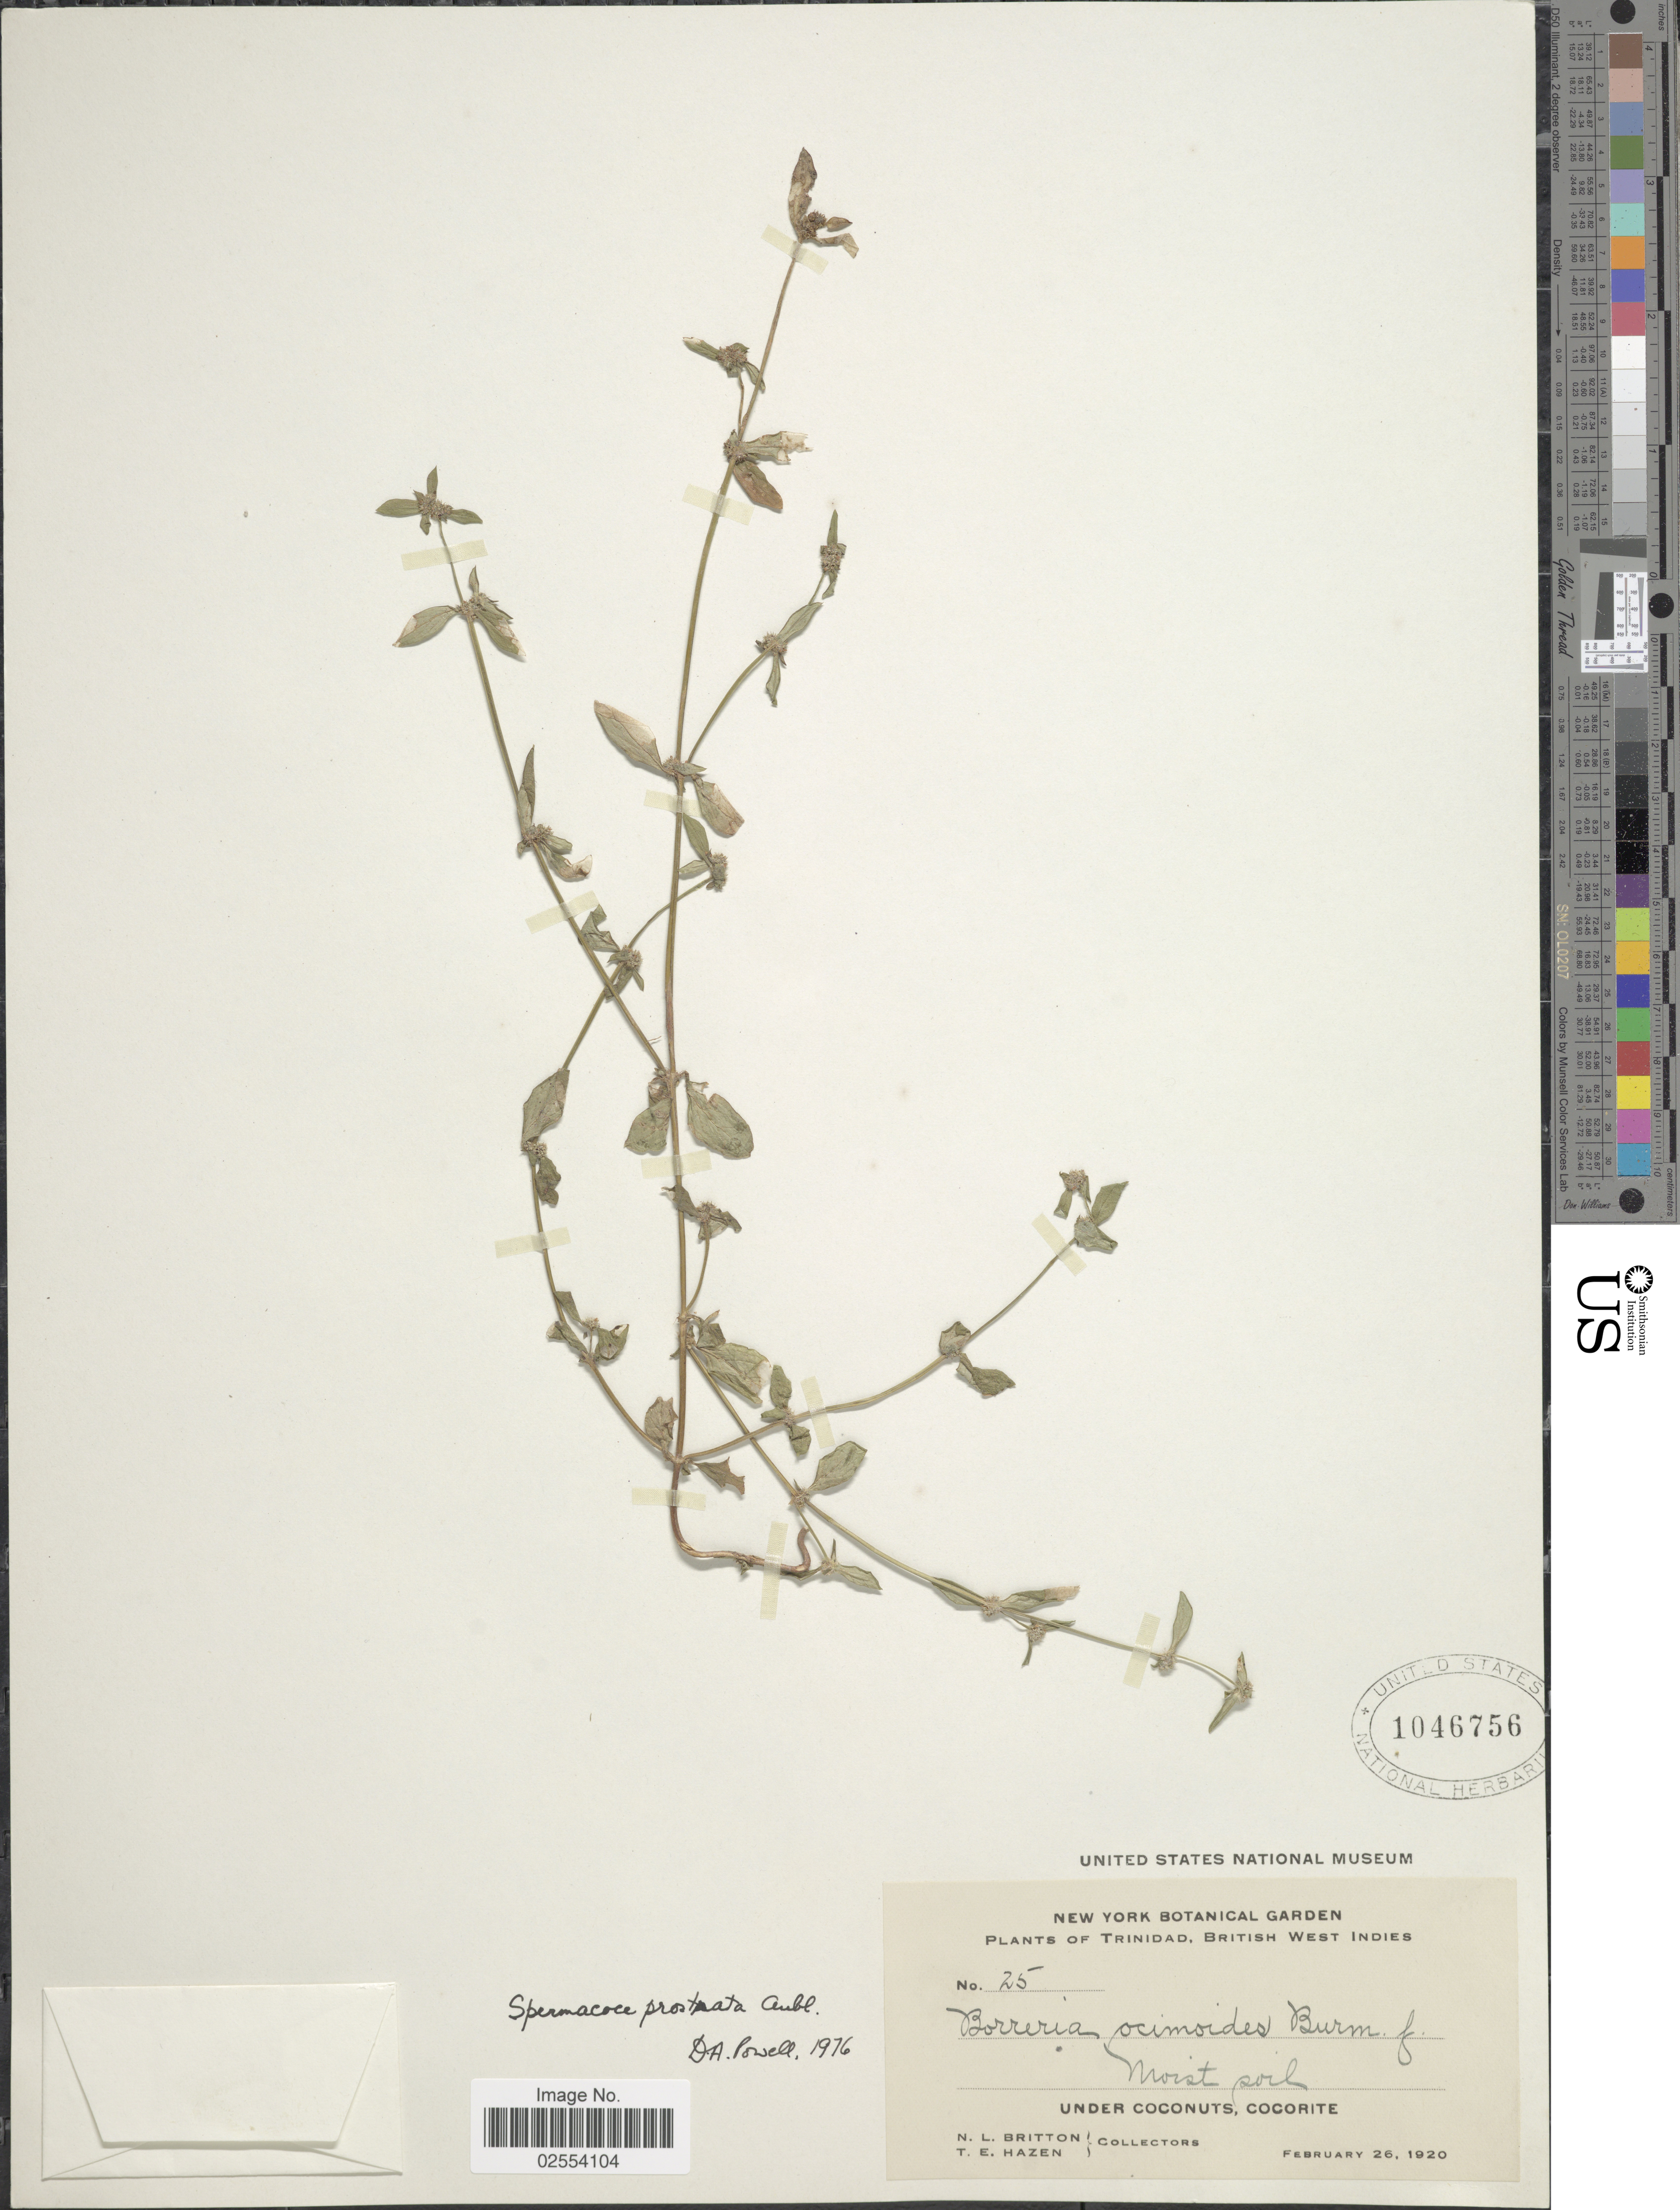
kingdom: Plantae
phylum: Tracheophyta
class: Magnoliopsida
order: Gentianales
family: Rubiaceae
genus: Spermacoce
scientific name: Spermacoce prostrata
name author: Aubl.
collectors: N. Britton & T. E. Hazen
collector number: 25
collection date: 1920-02-26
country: Trinidad and Tobago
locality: Trinidad, British West Indies, Moist soil, Under Coconuts, Cocorite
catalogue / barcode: US 1046756